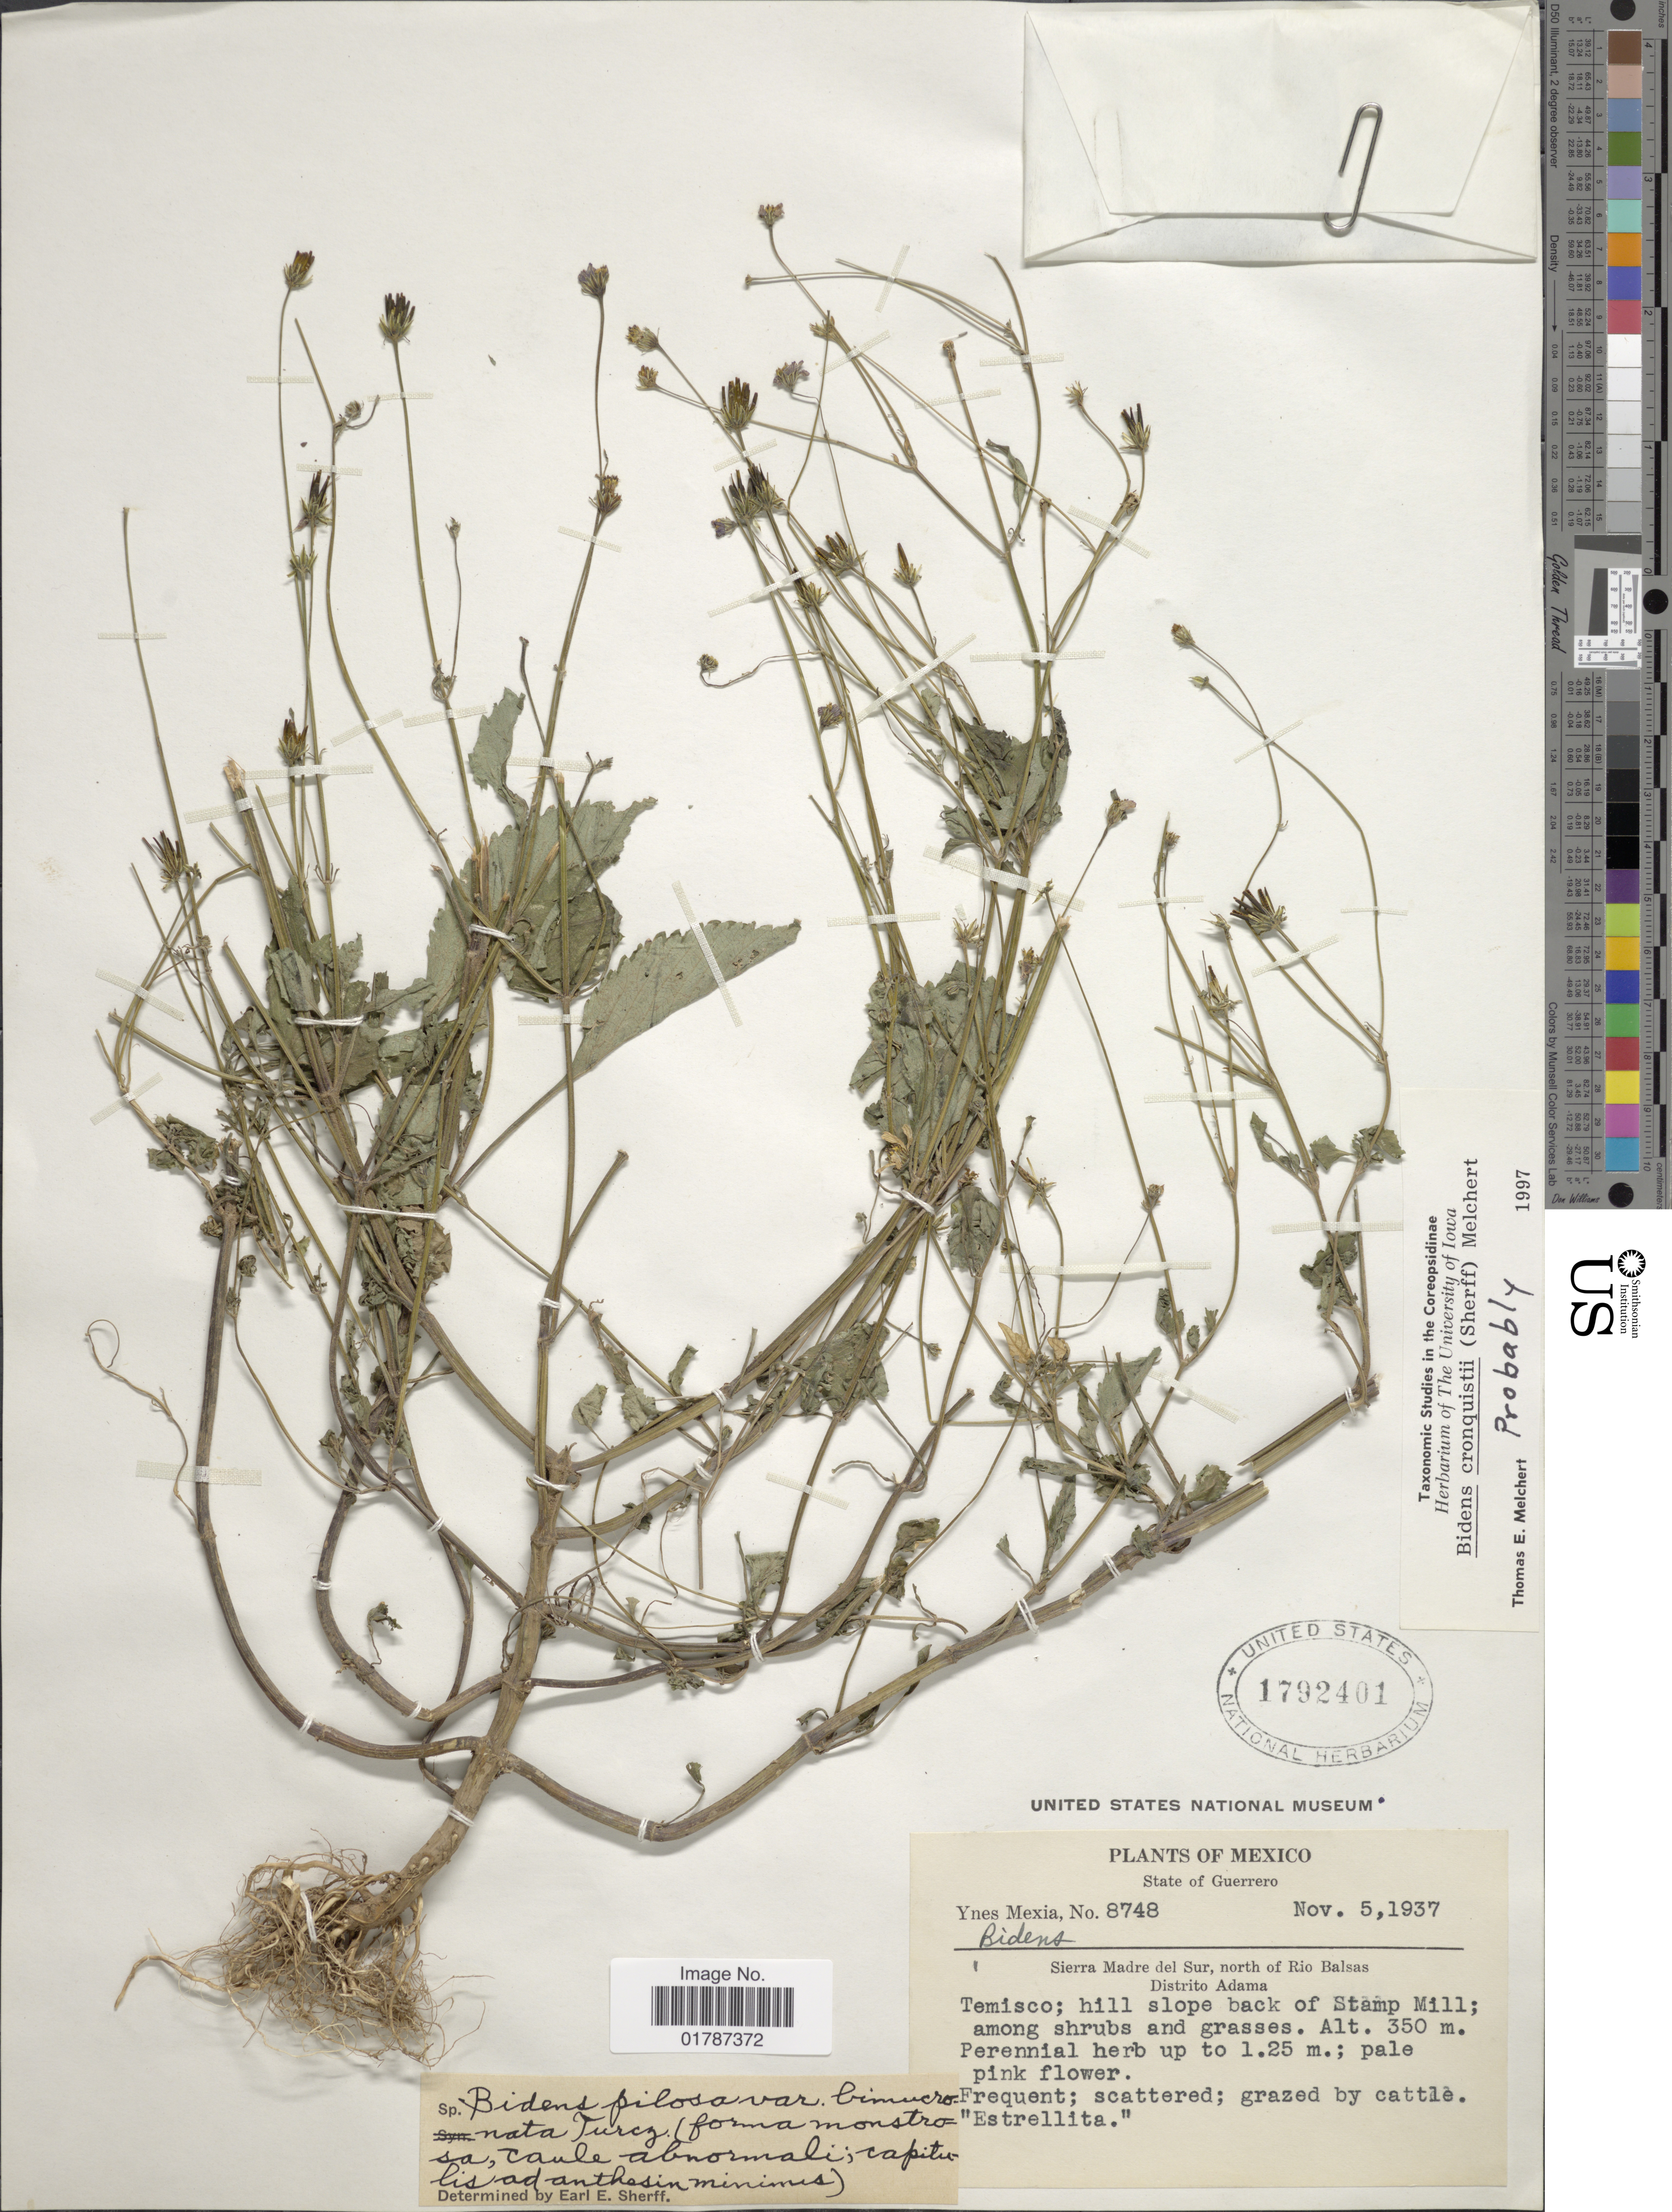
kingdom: Plantae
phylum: Tracheophyta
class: Magnoliopsida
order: Asterales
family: Asteraceae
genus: Bidens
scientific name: Bidens cronquistii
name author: (Sherff) Melchert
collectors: Y. Mexia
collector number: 8748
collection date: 1937-11-05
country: Mexico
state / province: Guerrero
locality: State of Guerrero, Sierra Madre del Sur, north of Rio Balsas, Distrito Adama, Temisco: hill slope back of Stamp hill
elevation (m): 350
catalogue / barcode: US 1792401